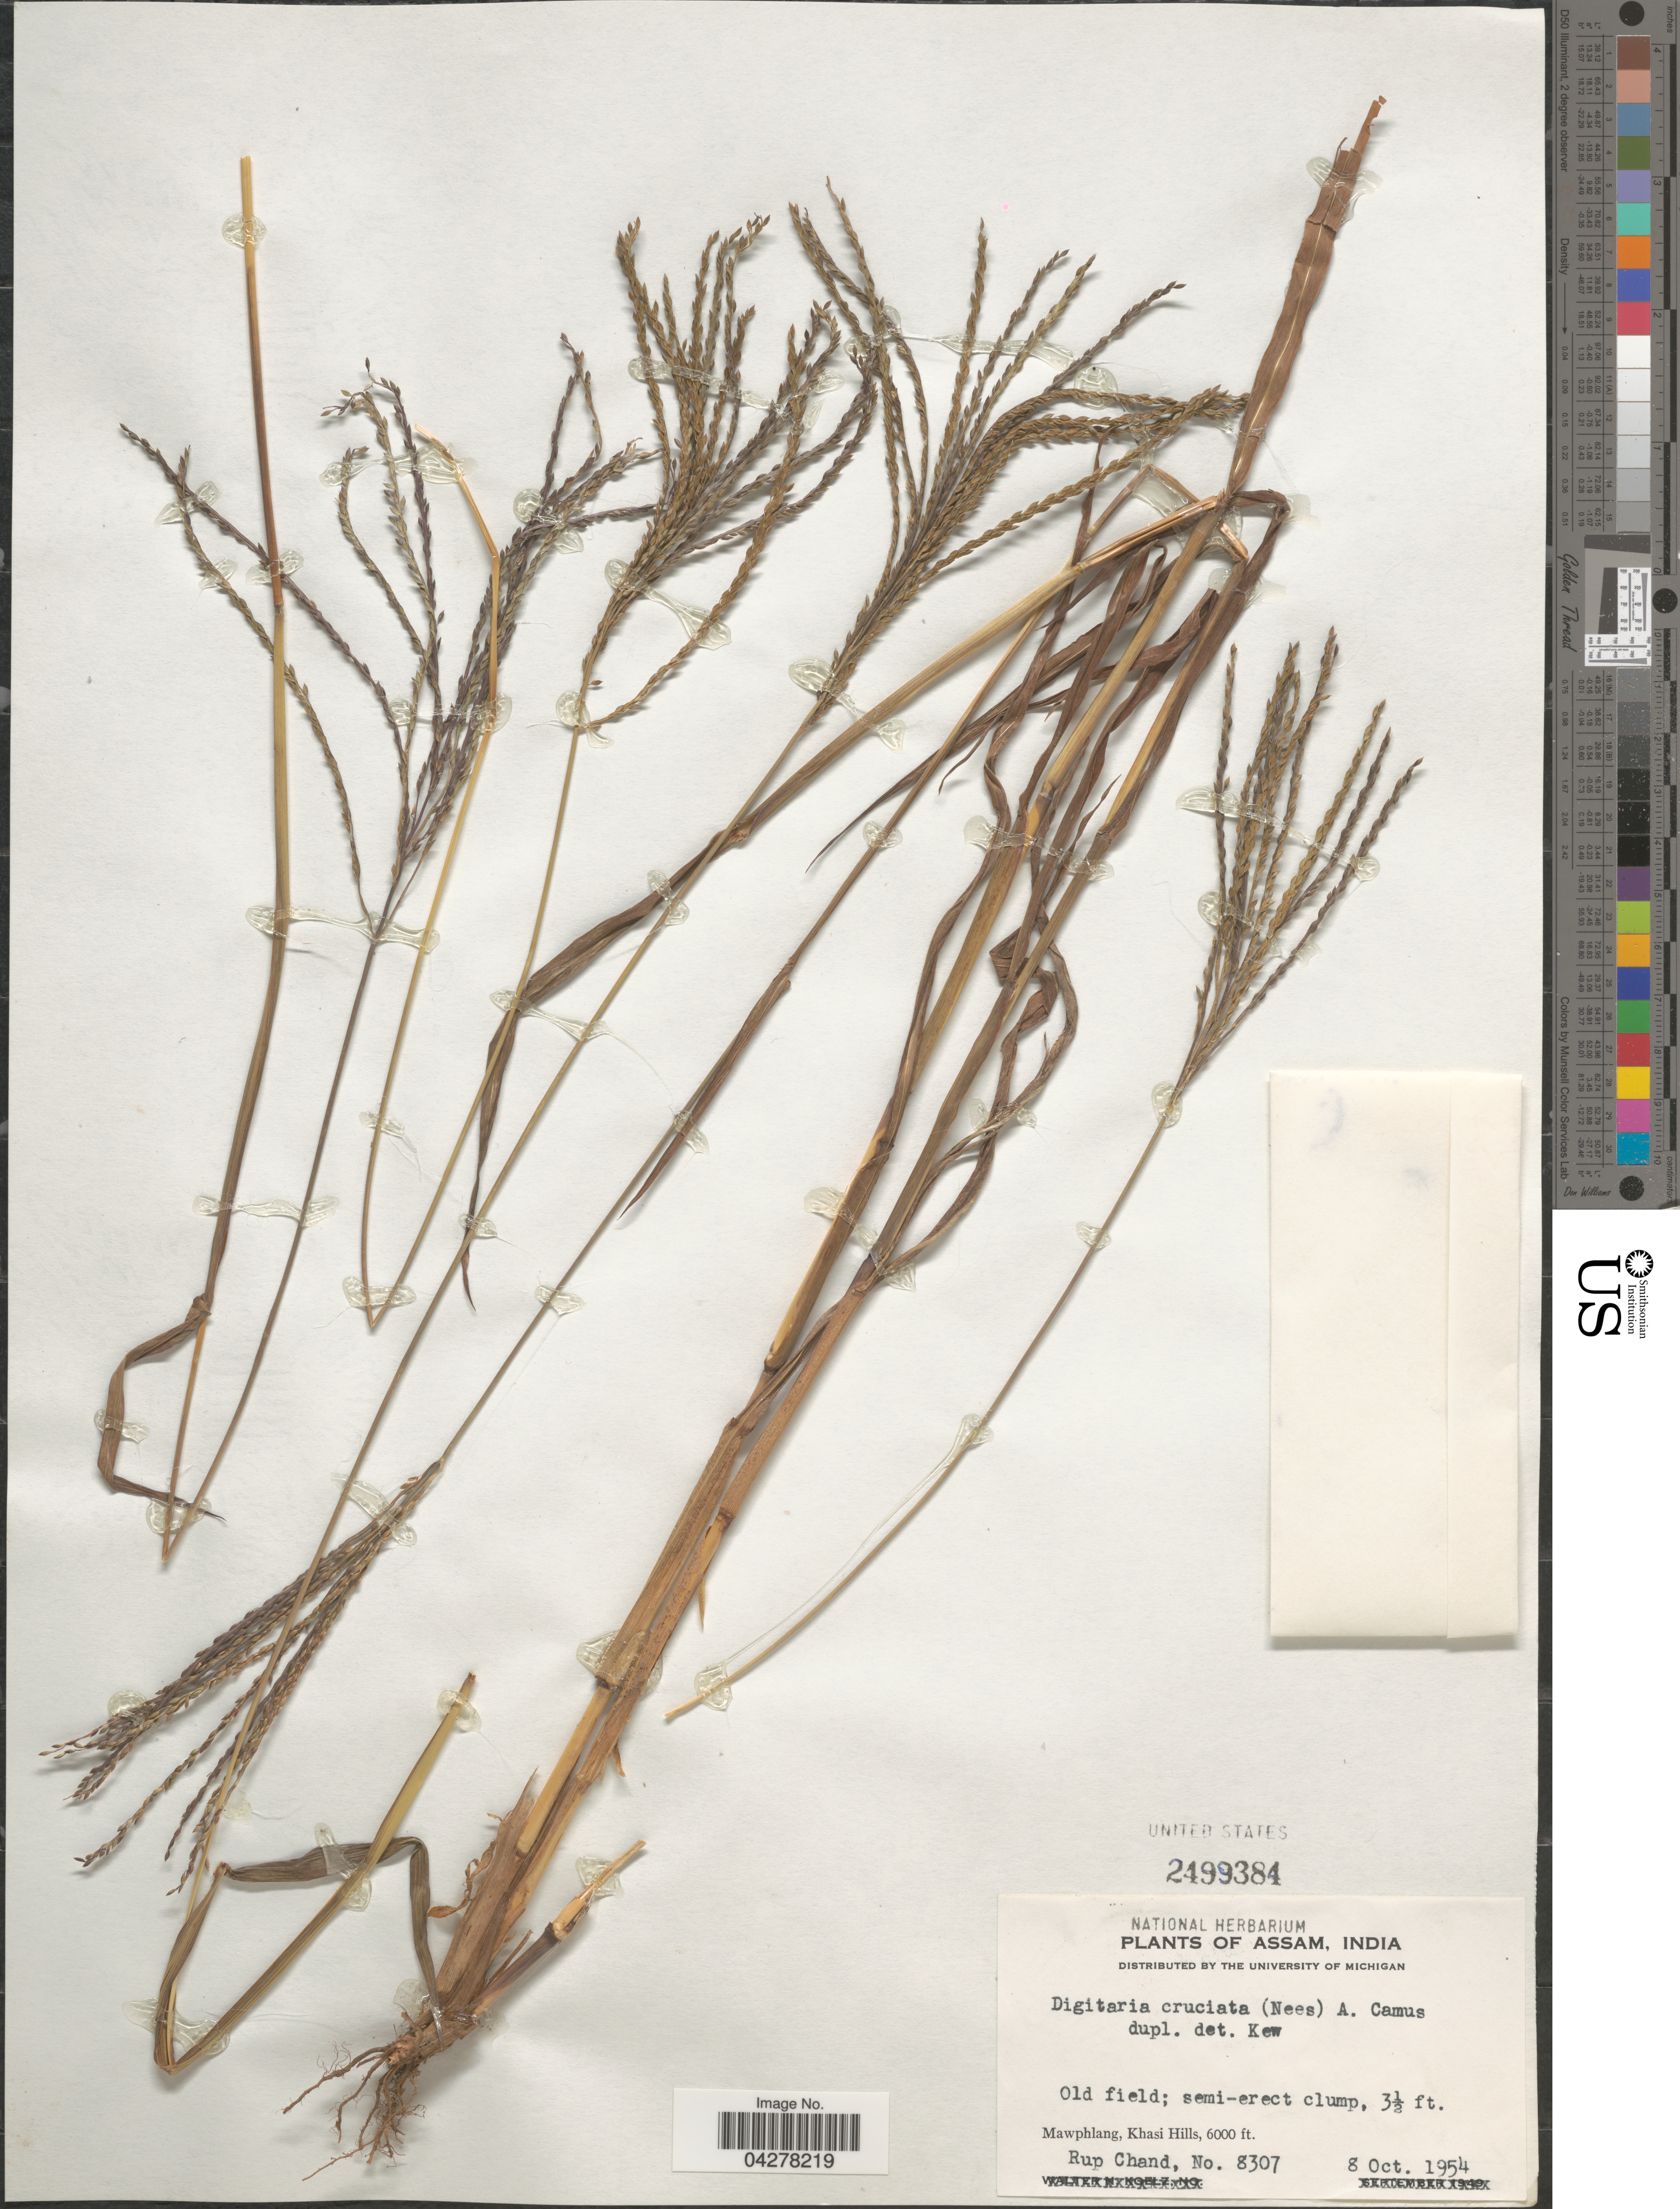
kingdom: Plantae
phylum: Tracheophyta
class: Liliopsida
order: Poales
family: Poaceae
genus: Digitaria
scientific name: Digitaria cruciata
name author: (Nees ex Steud.) A. Camus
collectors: R. Chand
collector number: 8307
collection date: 1954-10-08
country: India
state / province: Meghalaya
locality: Old fied; semi-erect clump. Mawphlang, Khasi Hills.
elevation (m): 1829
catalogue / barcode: US 2499384